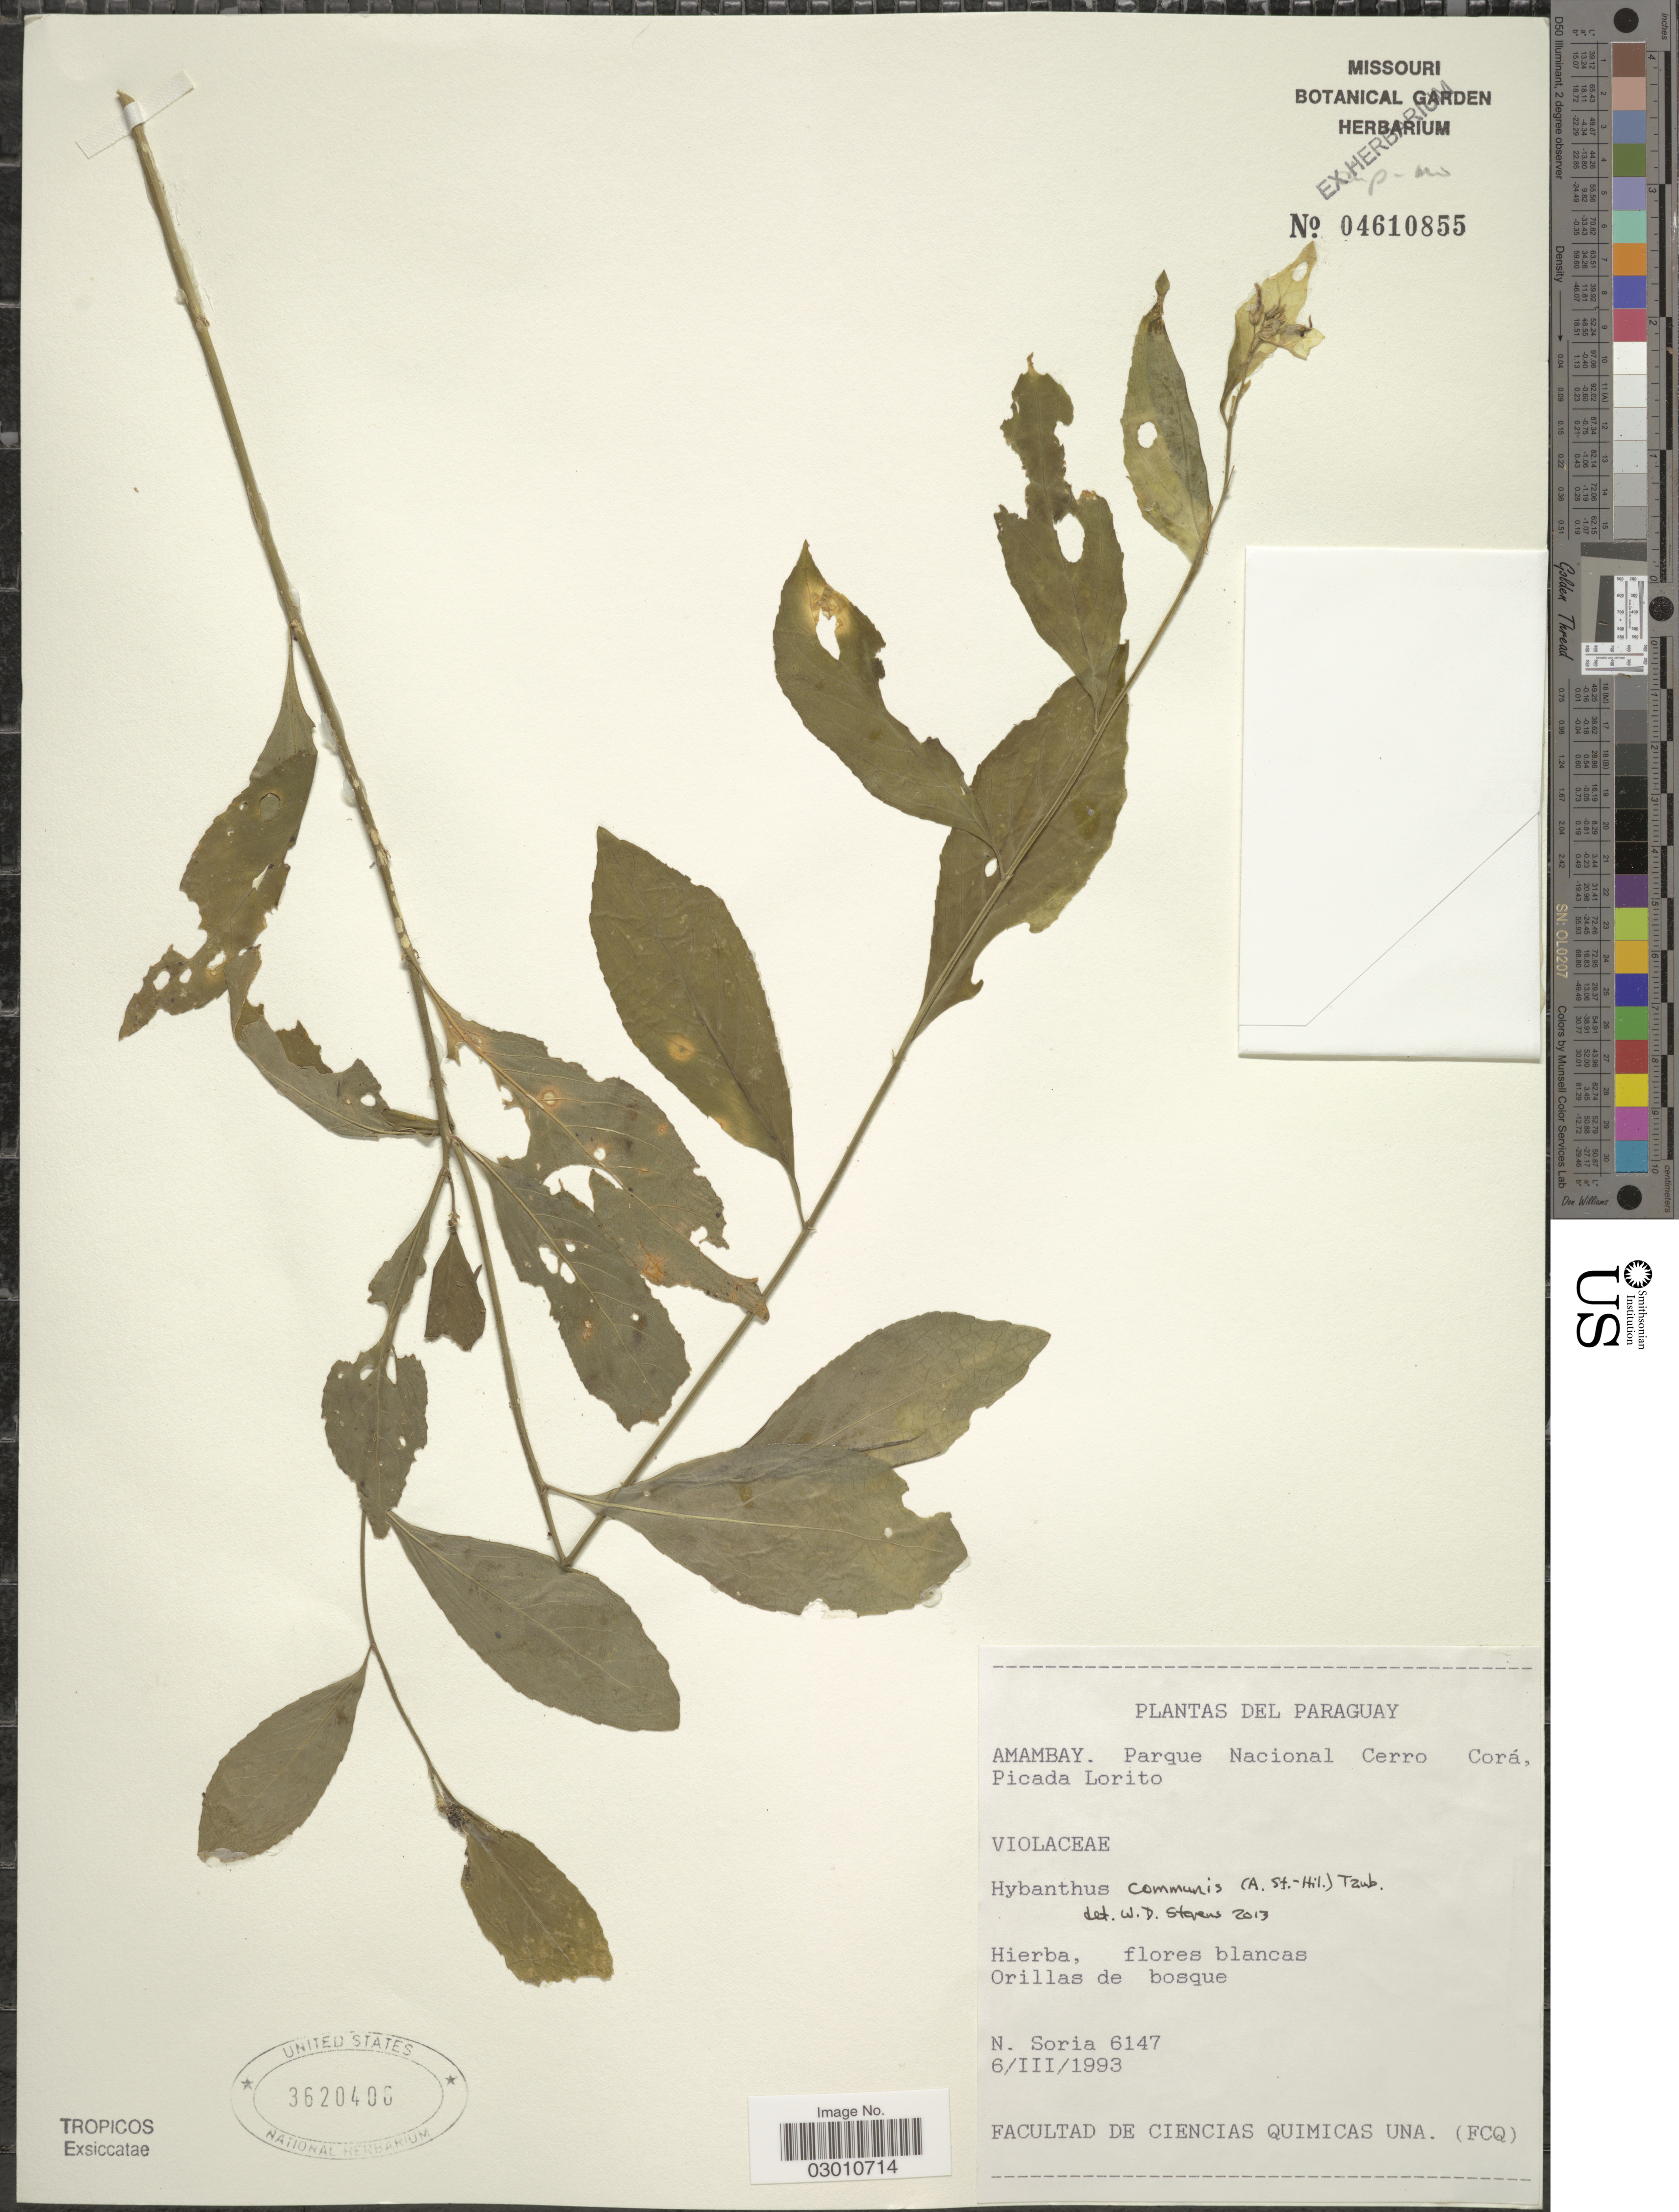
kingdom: Plantae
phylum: Tracheophyta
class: Magnoliopsida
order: Malpighiales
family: Violaceae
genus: Pombalia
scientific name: Pombalia communis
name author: (A. St.-Hil.) Paula-Souza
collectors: N. Soria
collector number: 6147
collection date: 1993-03-06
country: Paraguay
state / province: Amambay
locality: Parque Nacional Cerro Corá, Picada Lorito.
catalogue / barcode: US 3620406